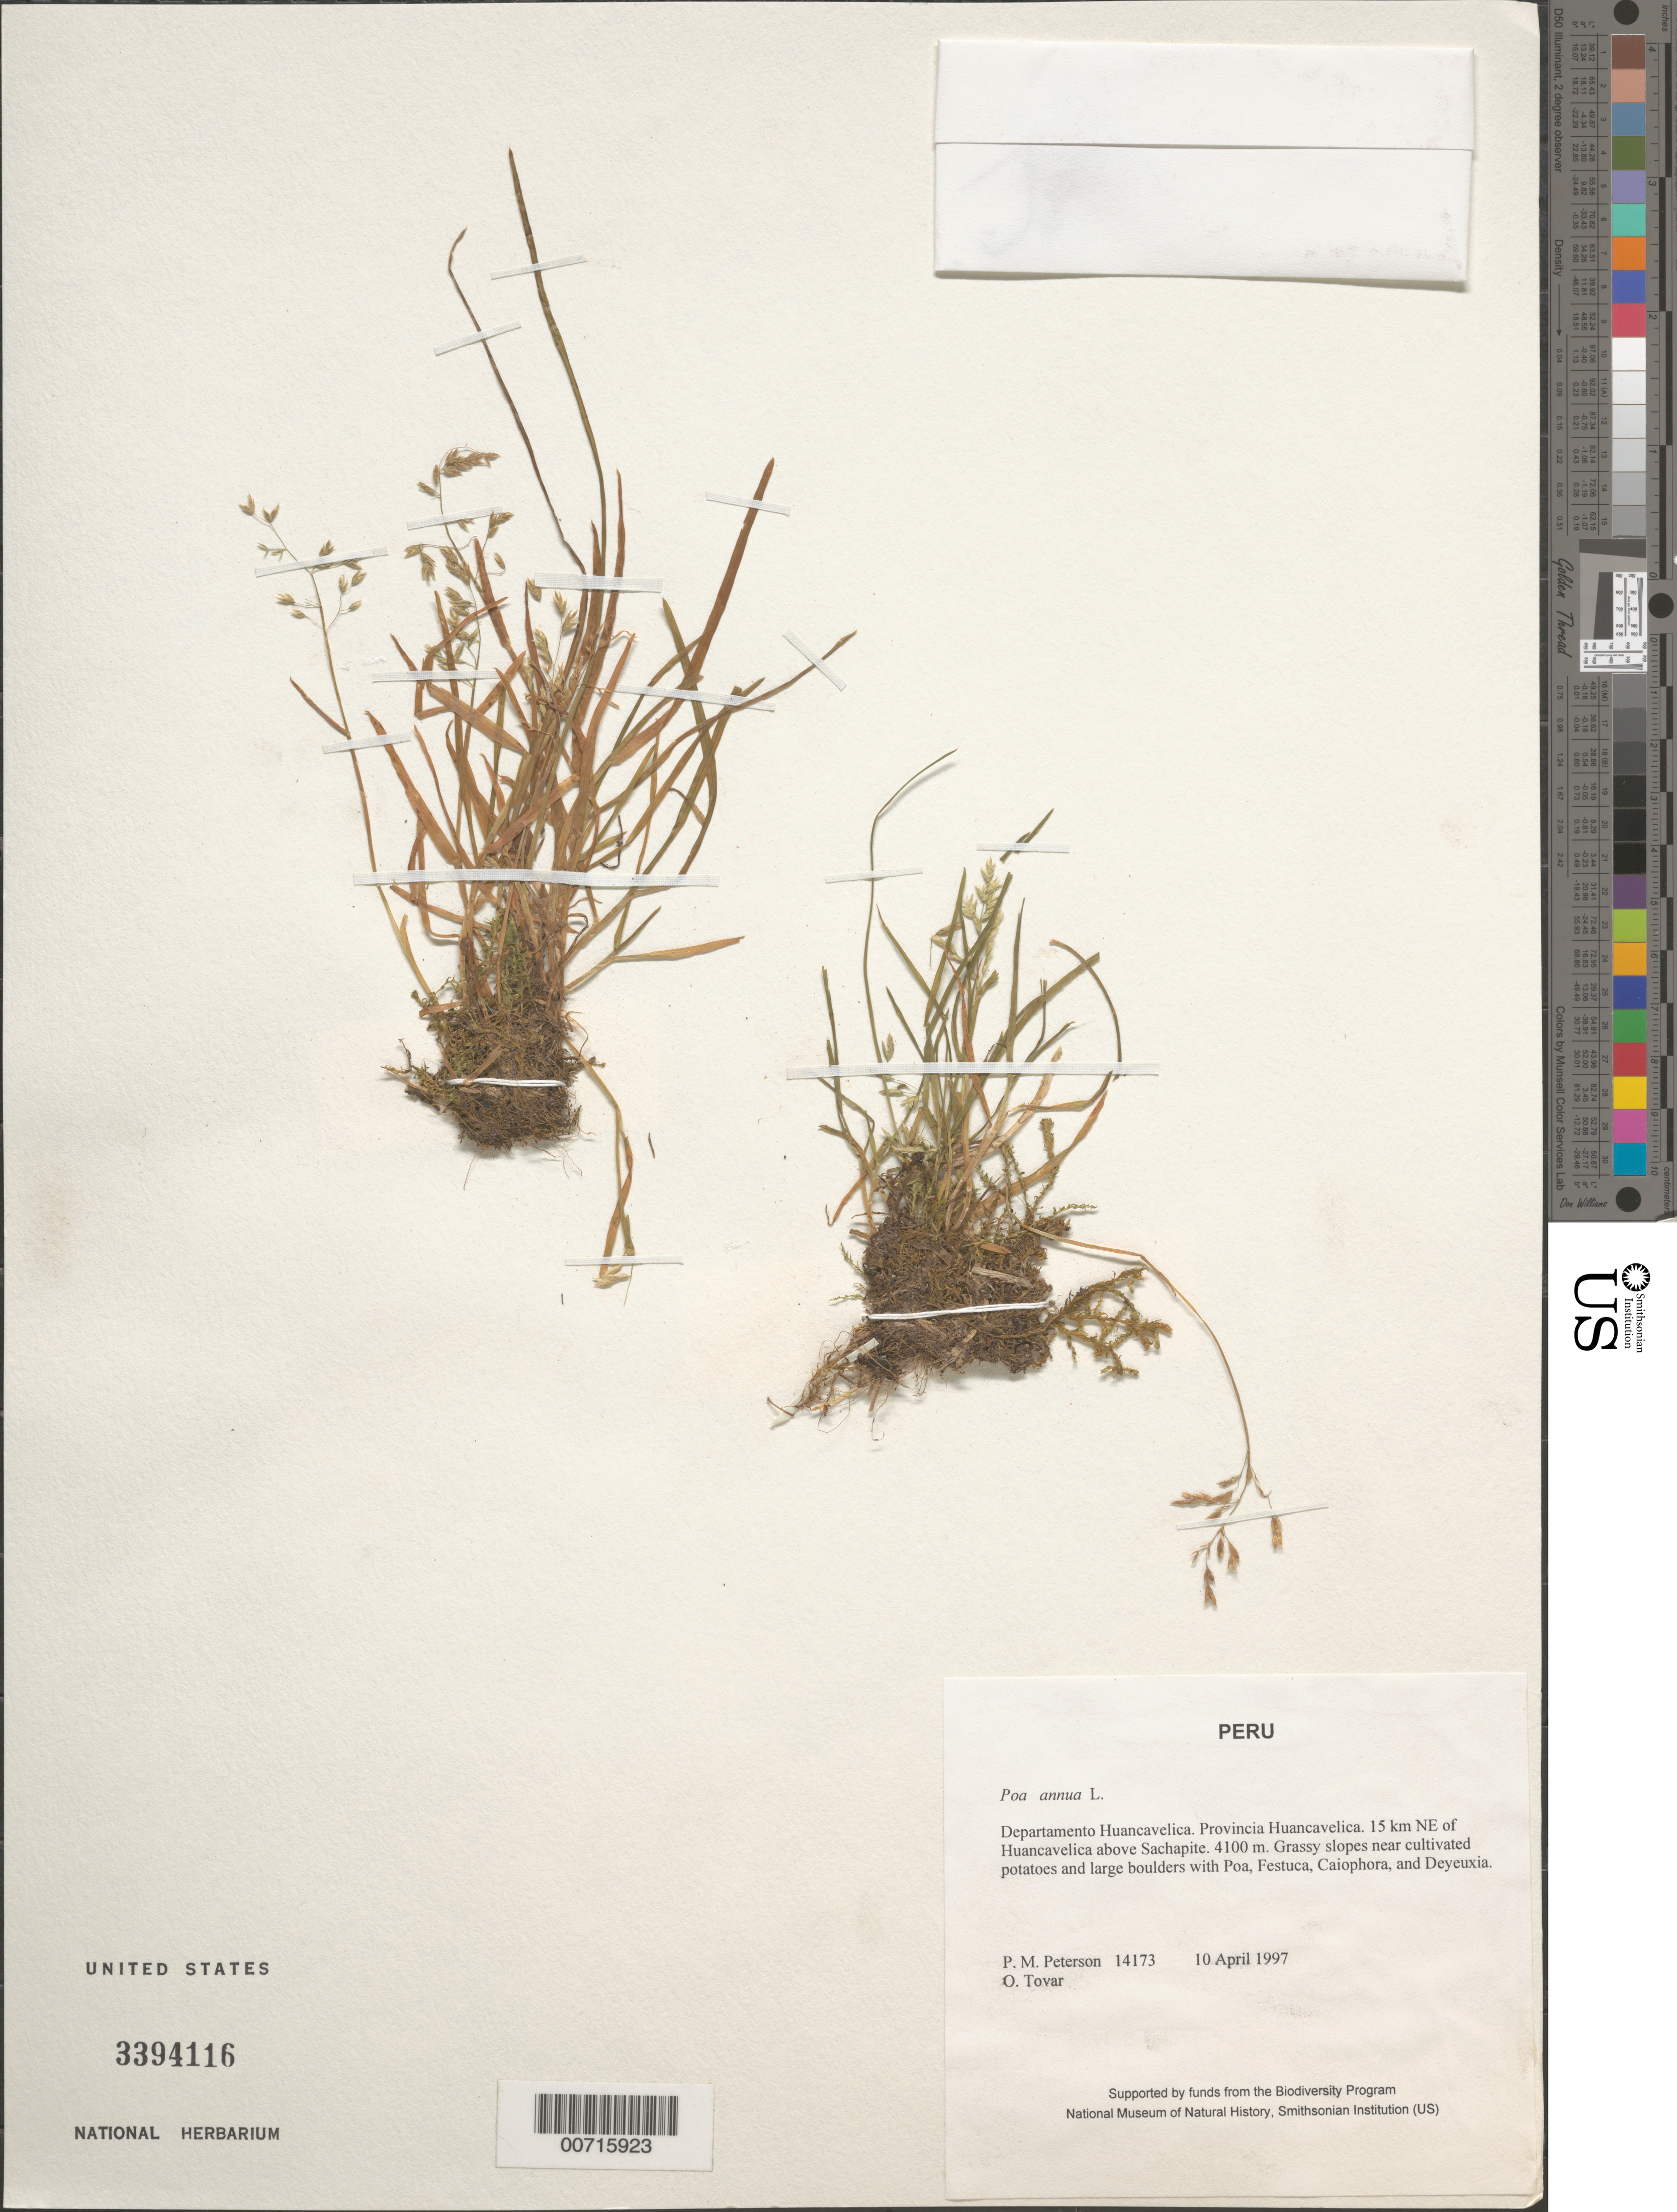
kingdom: Plantae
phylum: Tracheophyta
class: Liliopsida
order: Poales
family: Poaceae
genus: Poa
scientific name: Poa annua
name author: L.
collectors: P. M. Peterson & Ó. Tovar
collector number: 14173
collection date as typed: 10 Apr 1997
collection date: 1997-04-10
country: Peru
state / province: Huancavelica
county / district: Huancavelica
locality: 15 km NE of Huancavelica above Sachapite.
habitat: Grassy slopes near cultivated potatoes and large boulders with Poa, Festuca, Caiophora, and Deyeuxia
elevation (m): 4100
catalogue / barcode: US 3394116